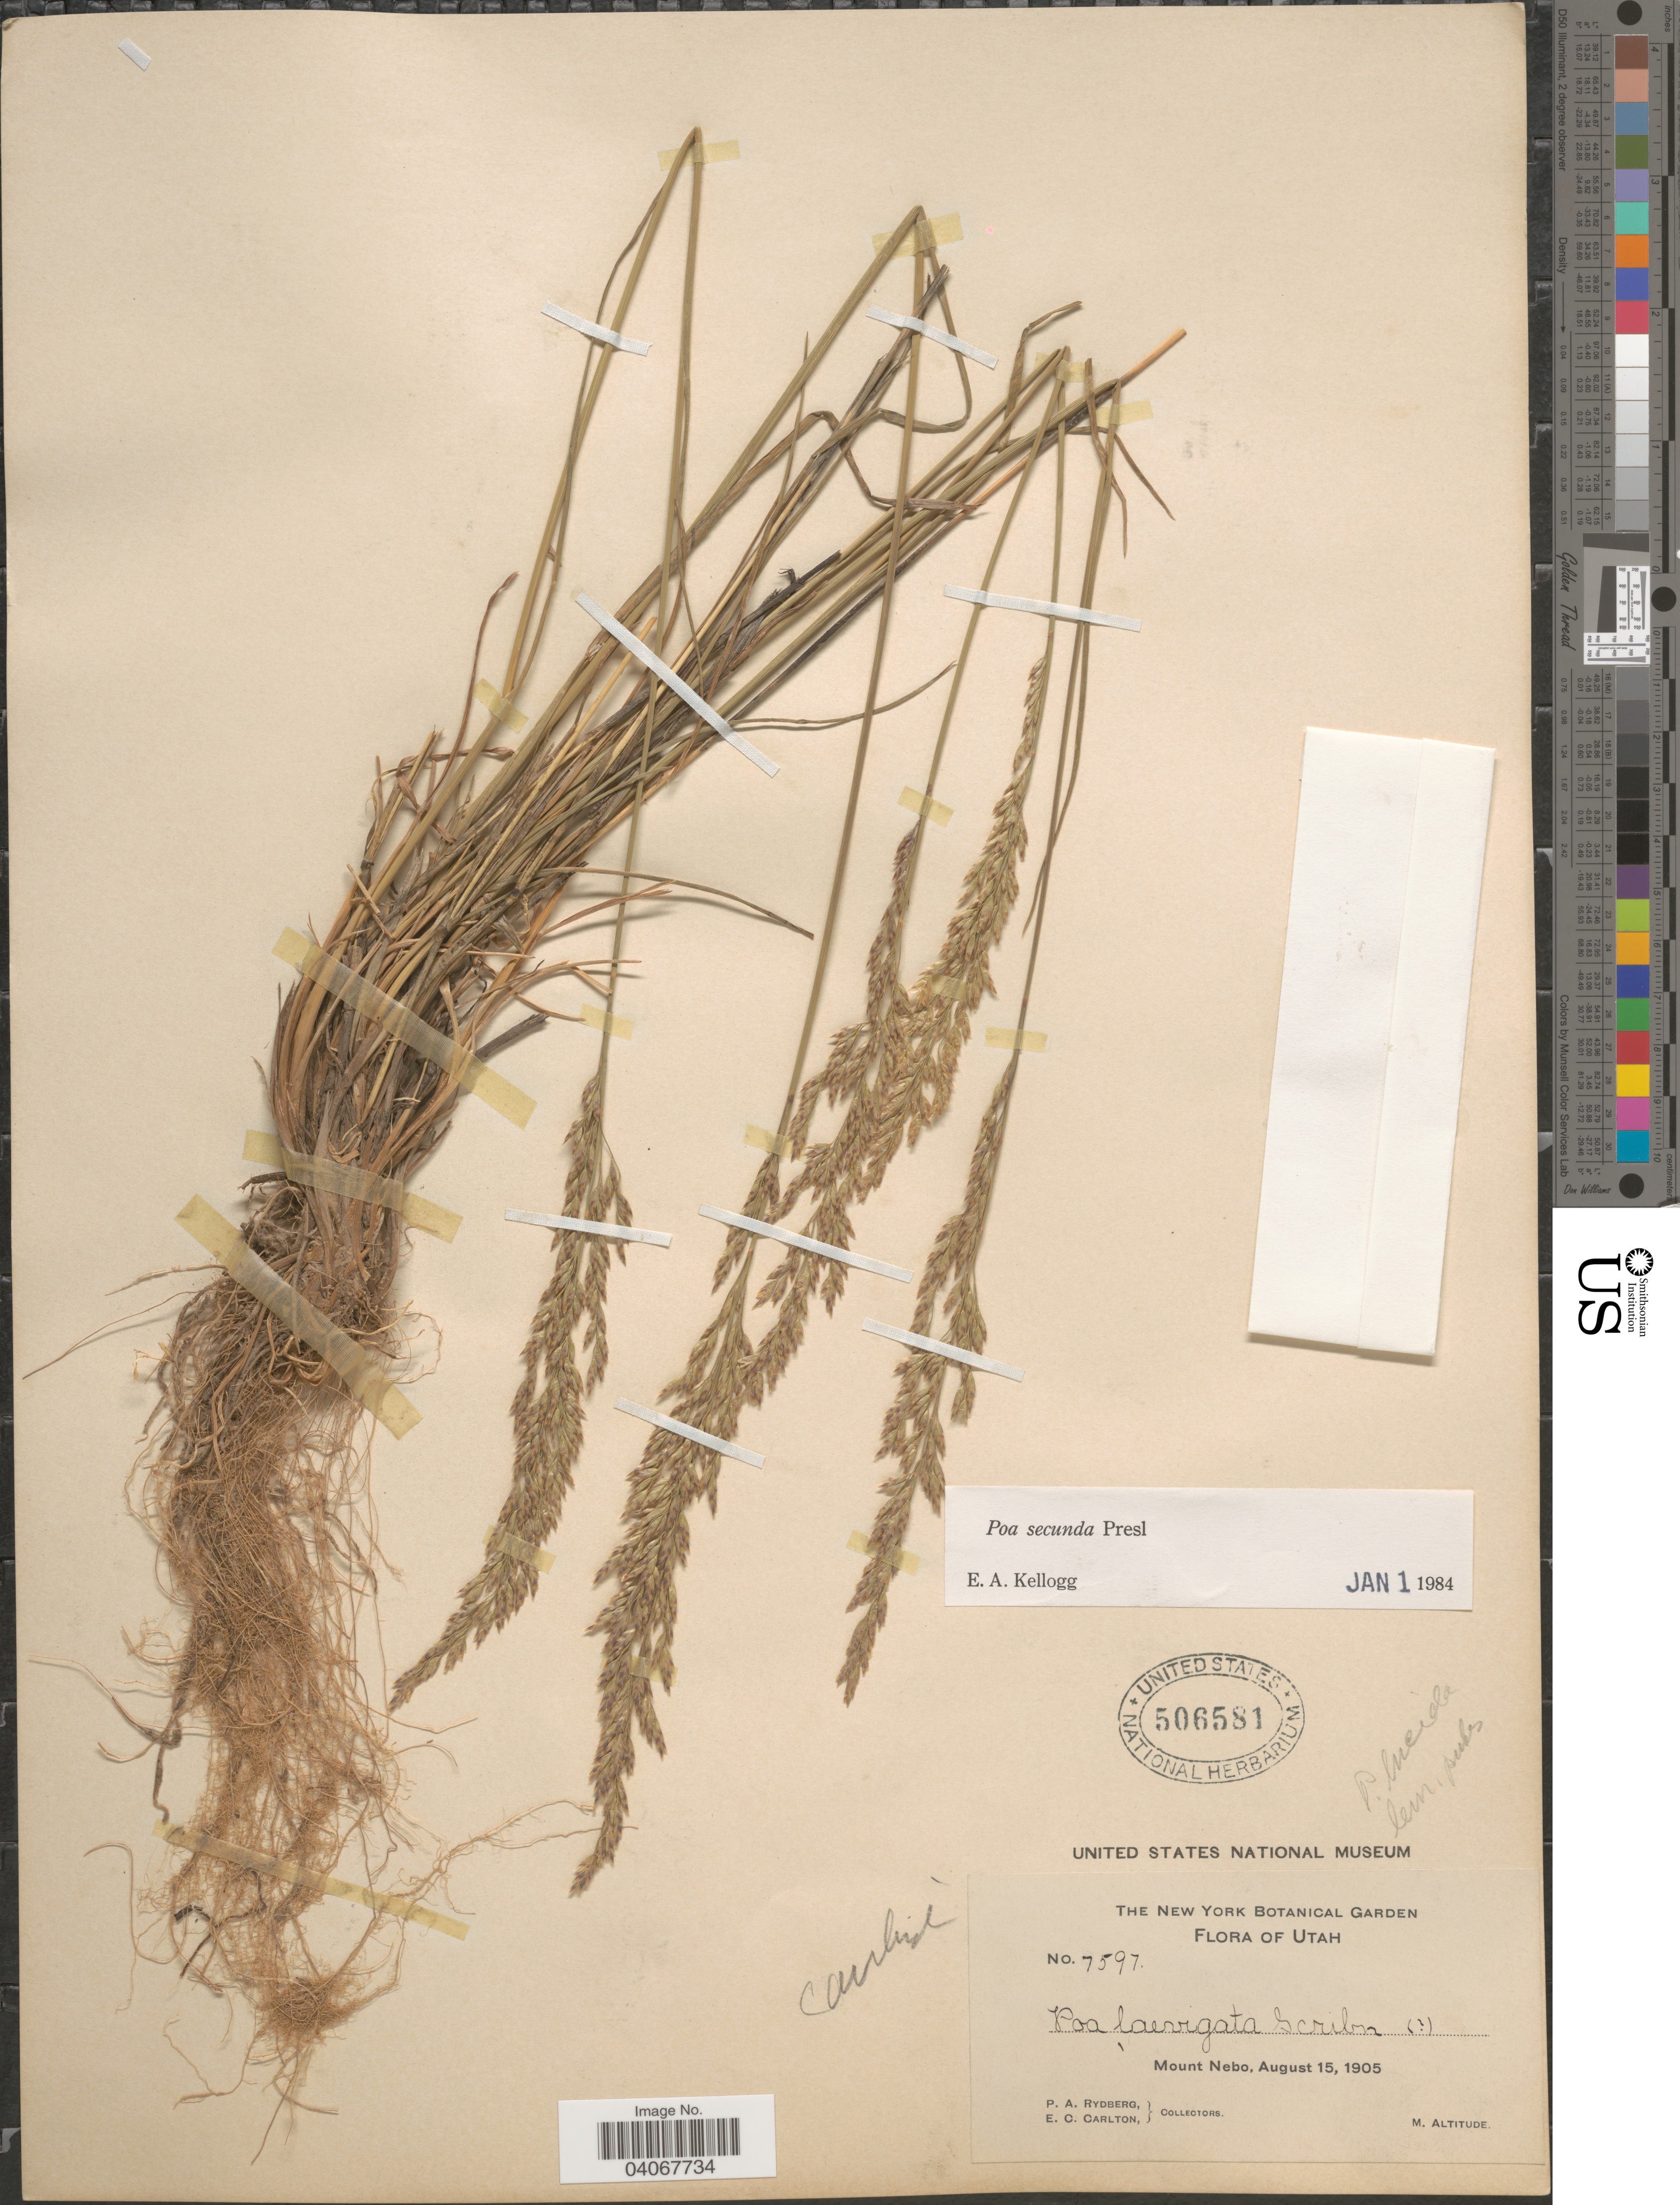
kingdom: Plantae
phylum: Tracheophyta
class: Liliopsida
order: Poales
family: Poaceae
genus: Poa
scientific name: Poa secunda subsp. secunda var. secunda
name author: J. Presl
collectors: P. A. Rydberg & E. Carlton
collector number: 7597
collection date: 1905-08-15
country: United States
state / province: Utah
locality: Mount Nebo.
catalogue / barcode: US 506581